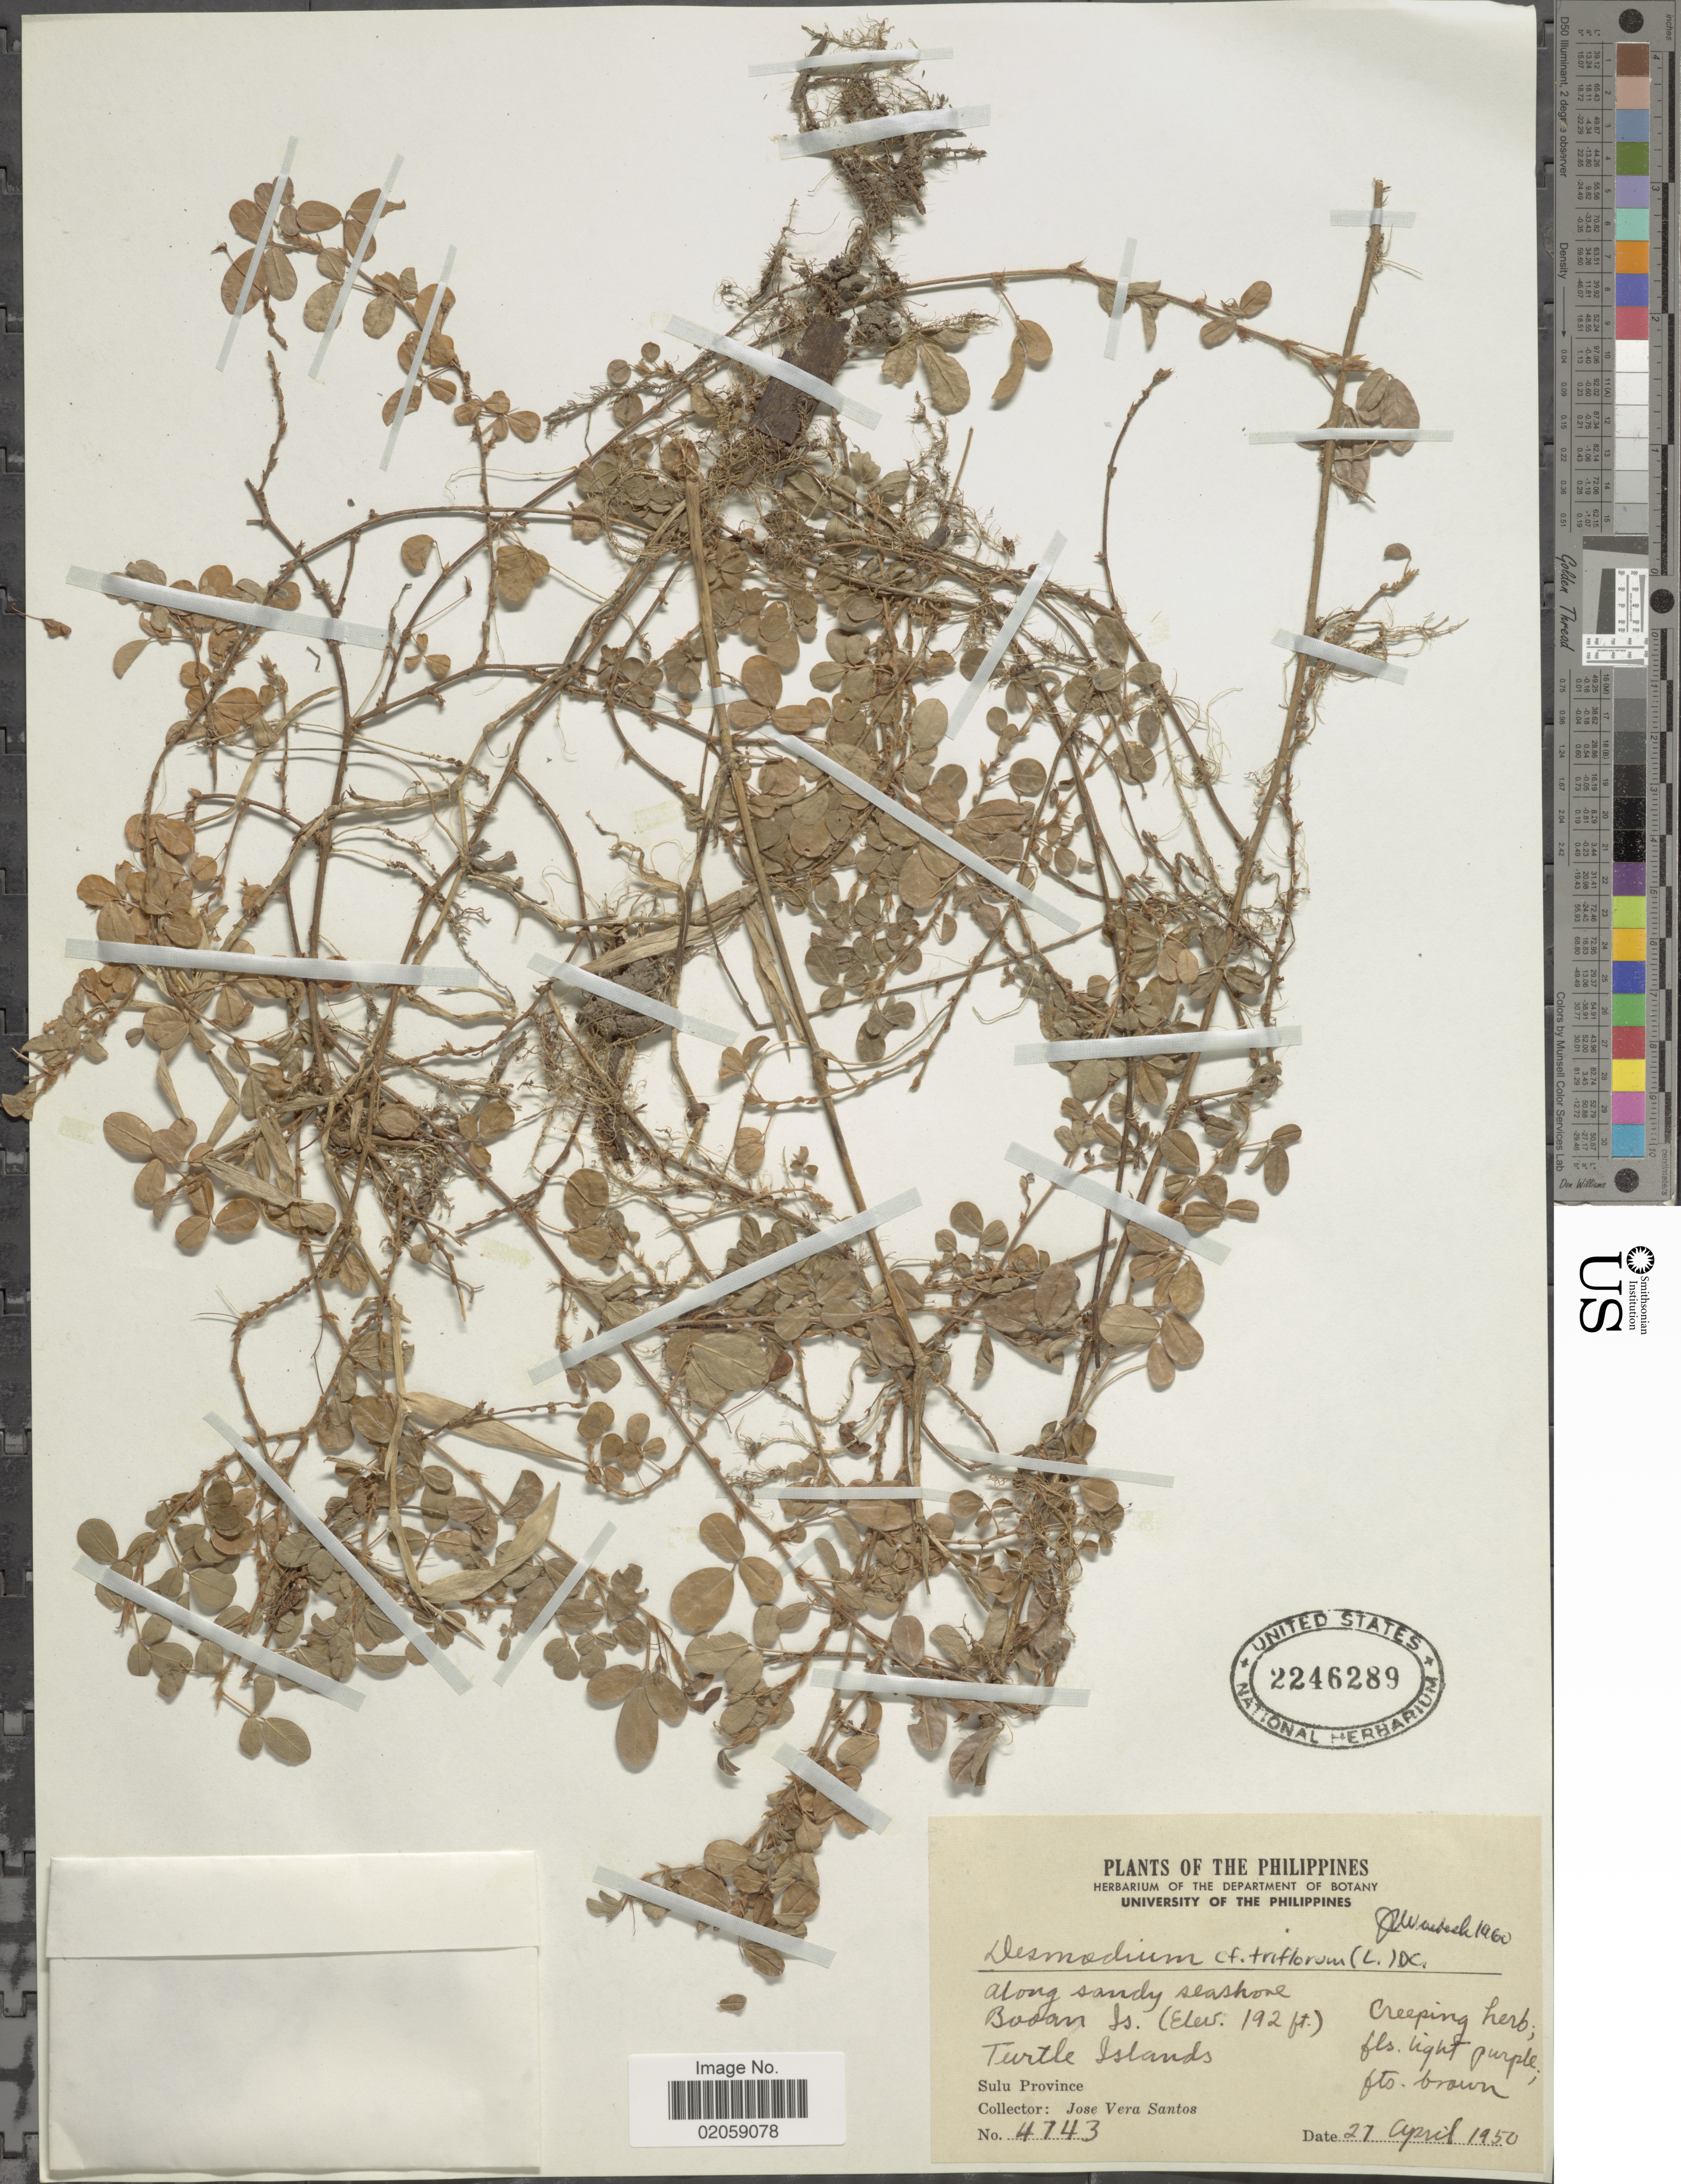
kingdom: Plantae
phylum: Tracheophyta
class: Magnoliopsida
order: Fabales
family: Fabaceae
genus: Grona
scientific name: Grona heterophylla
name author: (Willd.) H. Ohashi & K. Ohashi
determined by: Strong, Mark T., (BOT), Smithsonian Institution - National Museum of Natural History (UNITED STATES)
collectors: J. V. Santos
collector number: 4743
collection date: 1950-04-27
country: Philippines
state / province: Muslim Mindanao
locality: Along sandy seashore. Booan Is. Turtle Islands. Sulu Province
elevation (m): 59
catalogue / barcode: US 2246289